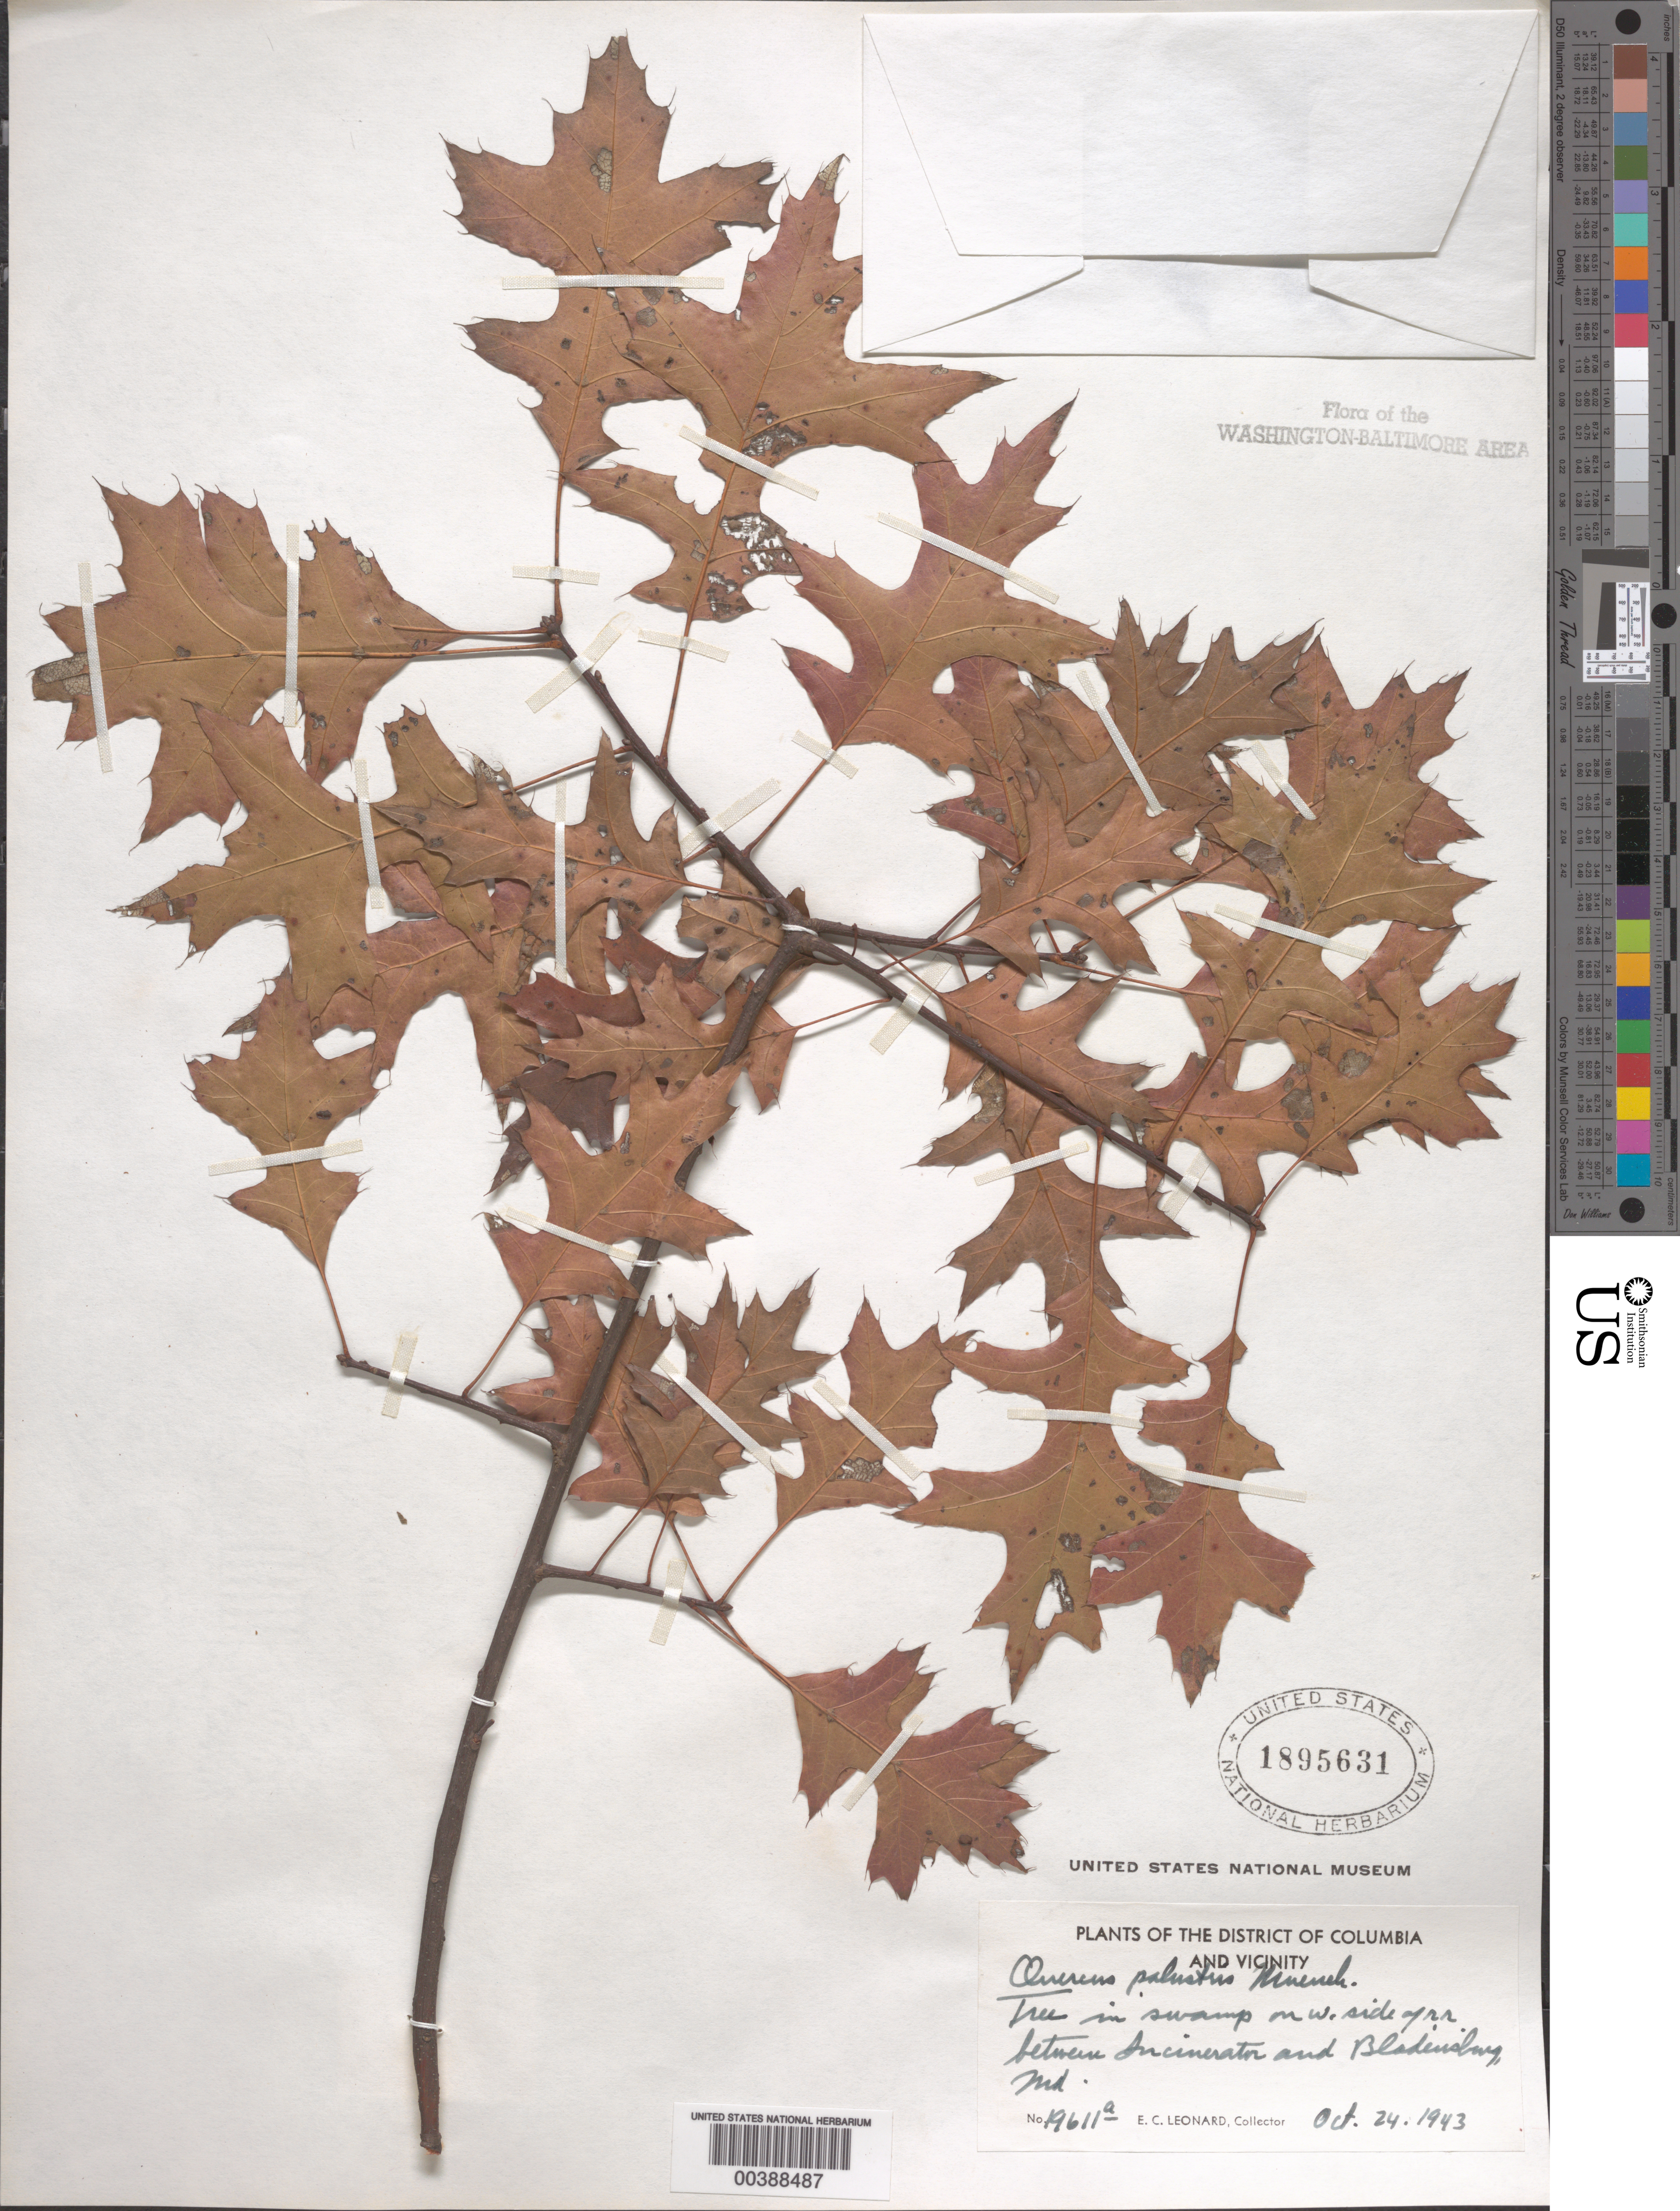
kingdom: Plantae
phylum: Tracheophyta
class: Magnoliopsida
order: Fagales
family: Fagaceae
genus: Quercus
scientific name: Quercus palustris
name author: Münchh.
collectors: E. C. Leonard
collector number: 19611A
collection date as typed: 24 Oct 1943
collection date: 1943-10-24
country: United States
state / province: Maryland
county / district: Prince George's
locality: Between Incinerator and Bladensburg, railroad swamp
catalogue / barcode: US 1895631